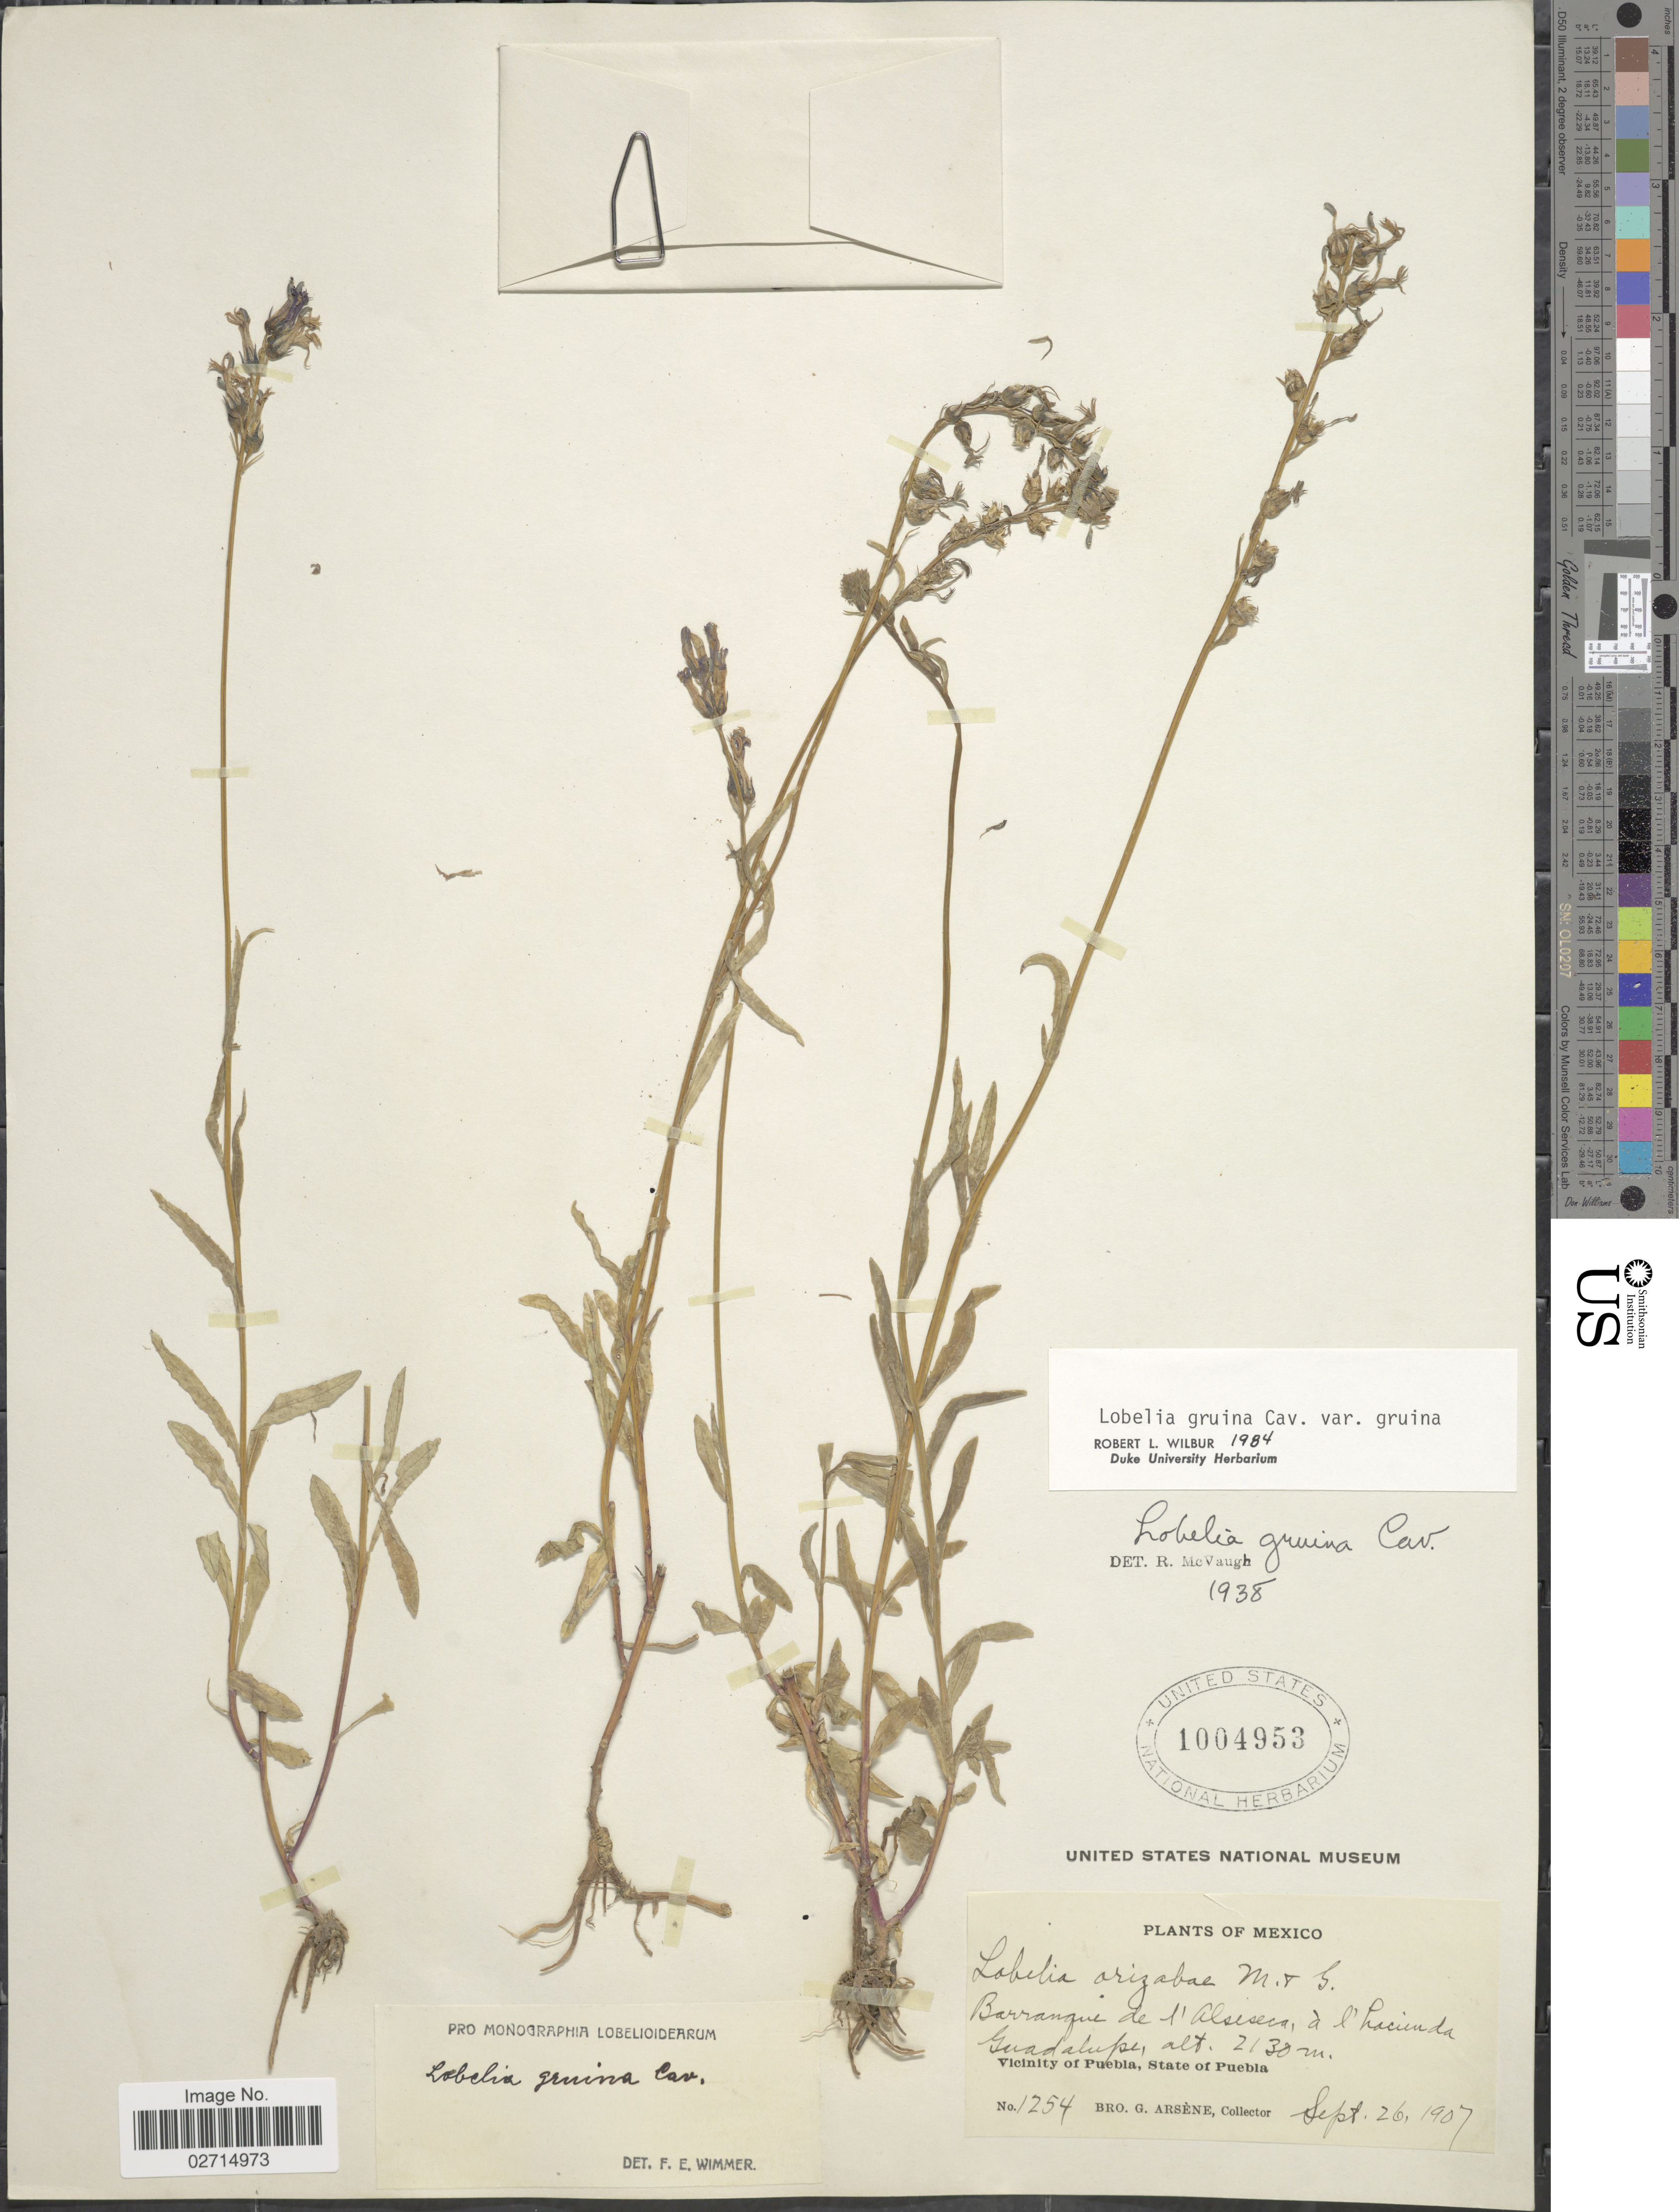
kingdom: Plantae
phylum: Tracheophyta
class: Magnoliopsida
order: Asterales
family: Campanulaceae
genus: Lobelia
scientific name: Lobelia gruina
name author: Cav.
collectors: Bro. G. Arsène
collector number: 1254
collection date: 1907-09-26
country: Mexico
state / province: Puebla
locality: Barranque de l' Alseseca, a l' hacienda Guadalupe, Vicinity of Puebla, State of Puebla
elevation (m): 2130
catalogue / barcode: US 1004953